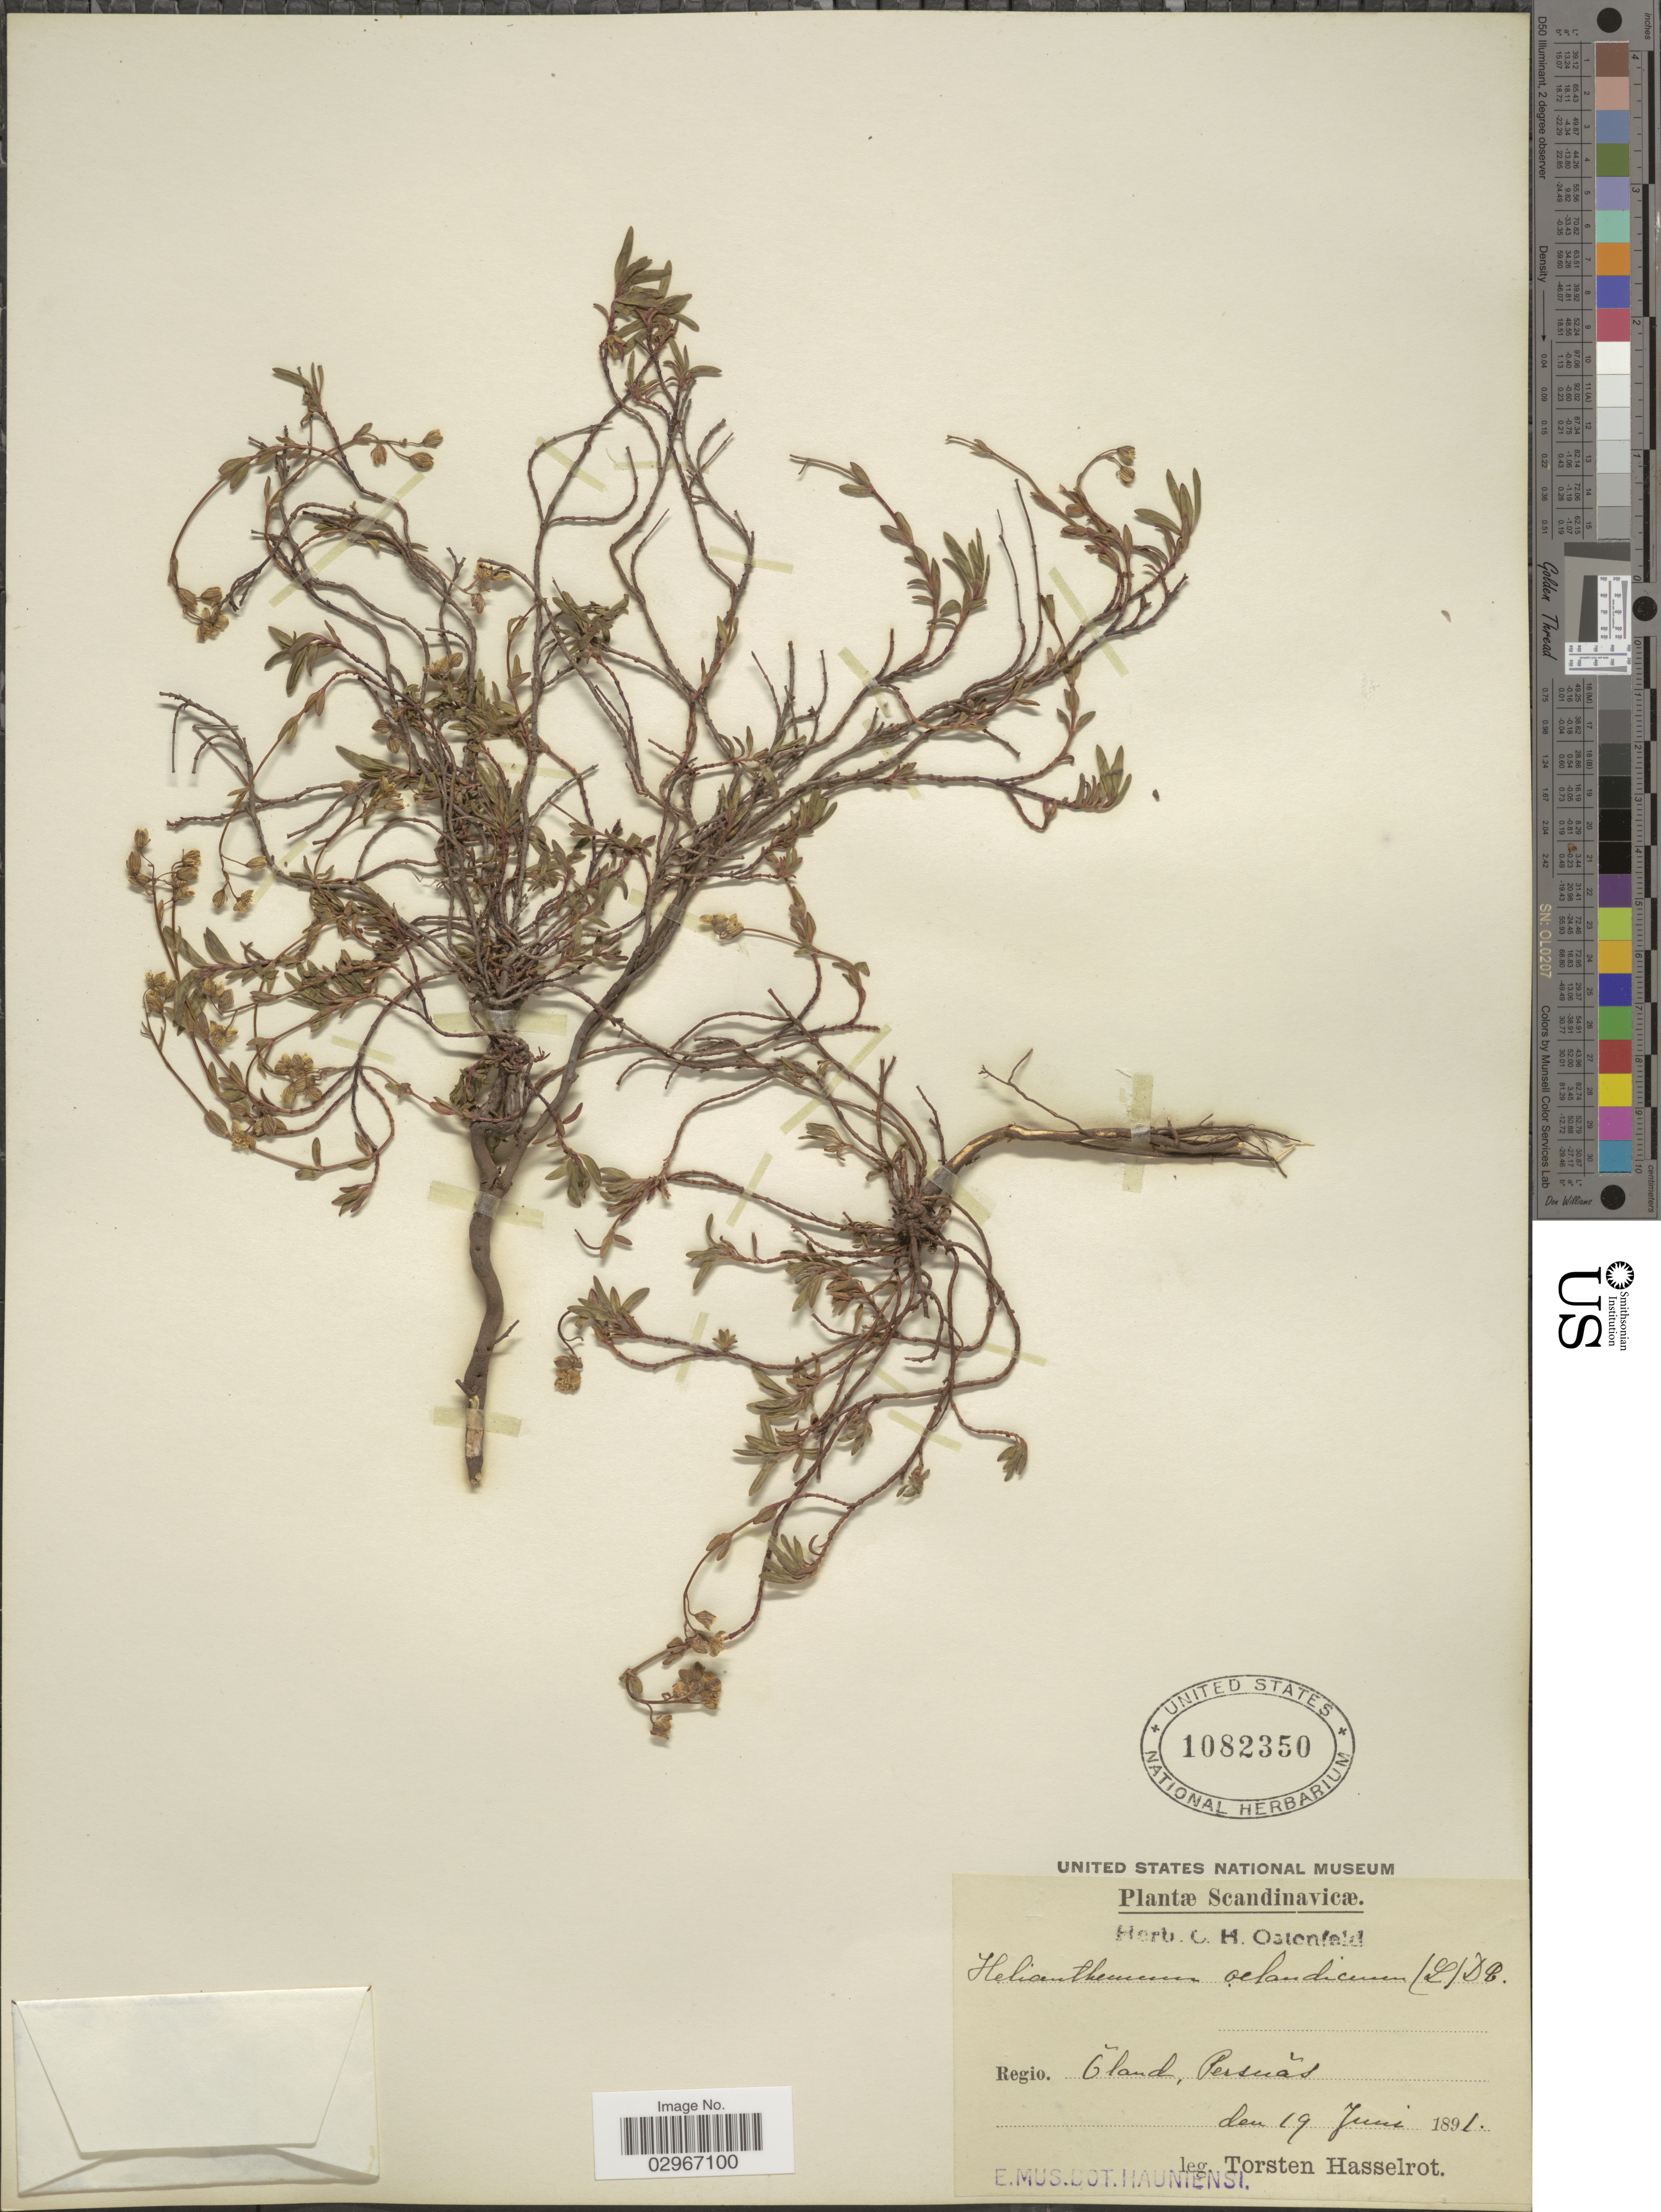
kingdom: Plantae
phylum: Tracheophyta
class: Magnoliopsida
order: Malvales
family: Cistaceae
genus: Helianthemum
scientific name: Helianthemum oelandicum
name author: (L.) DC.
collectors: T. Hasselrot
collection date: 1891-06-19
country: Sweden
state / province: Kalmar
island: Oland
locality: Scandinavicæ. Regio. Öland, Persuãs.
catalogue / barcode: US 1082350